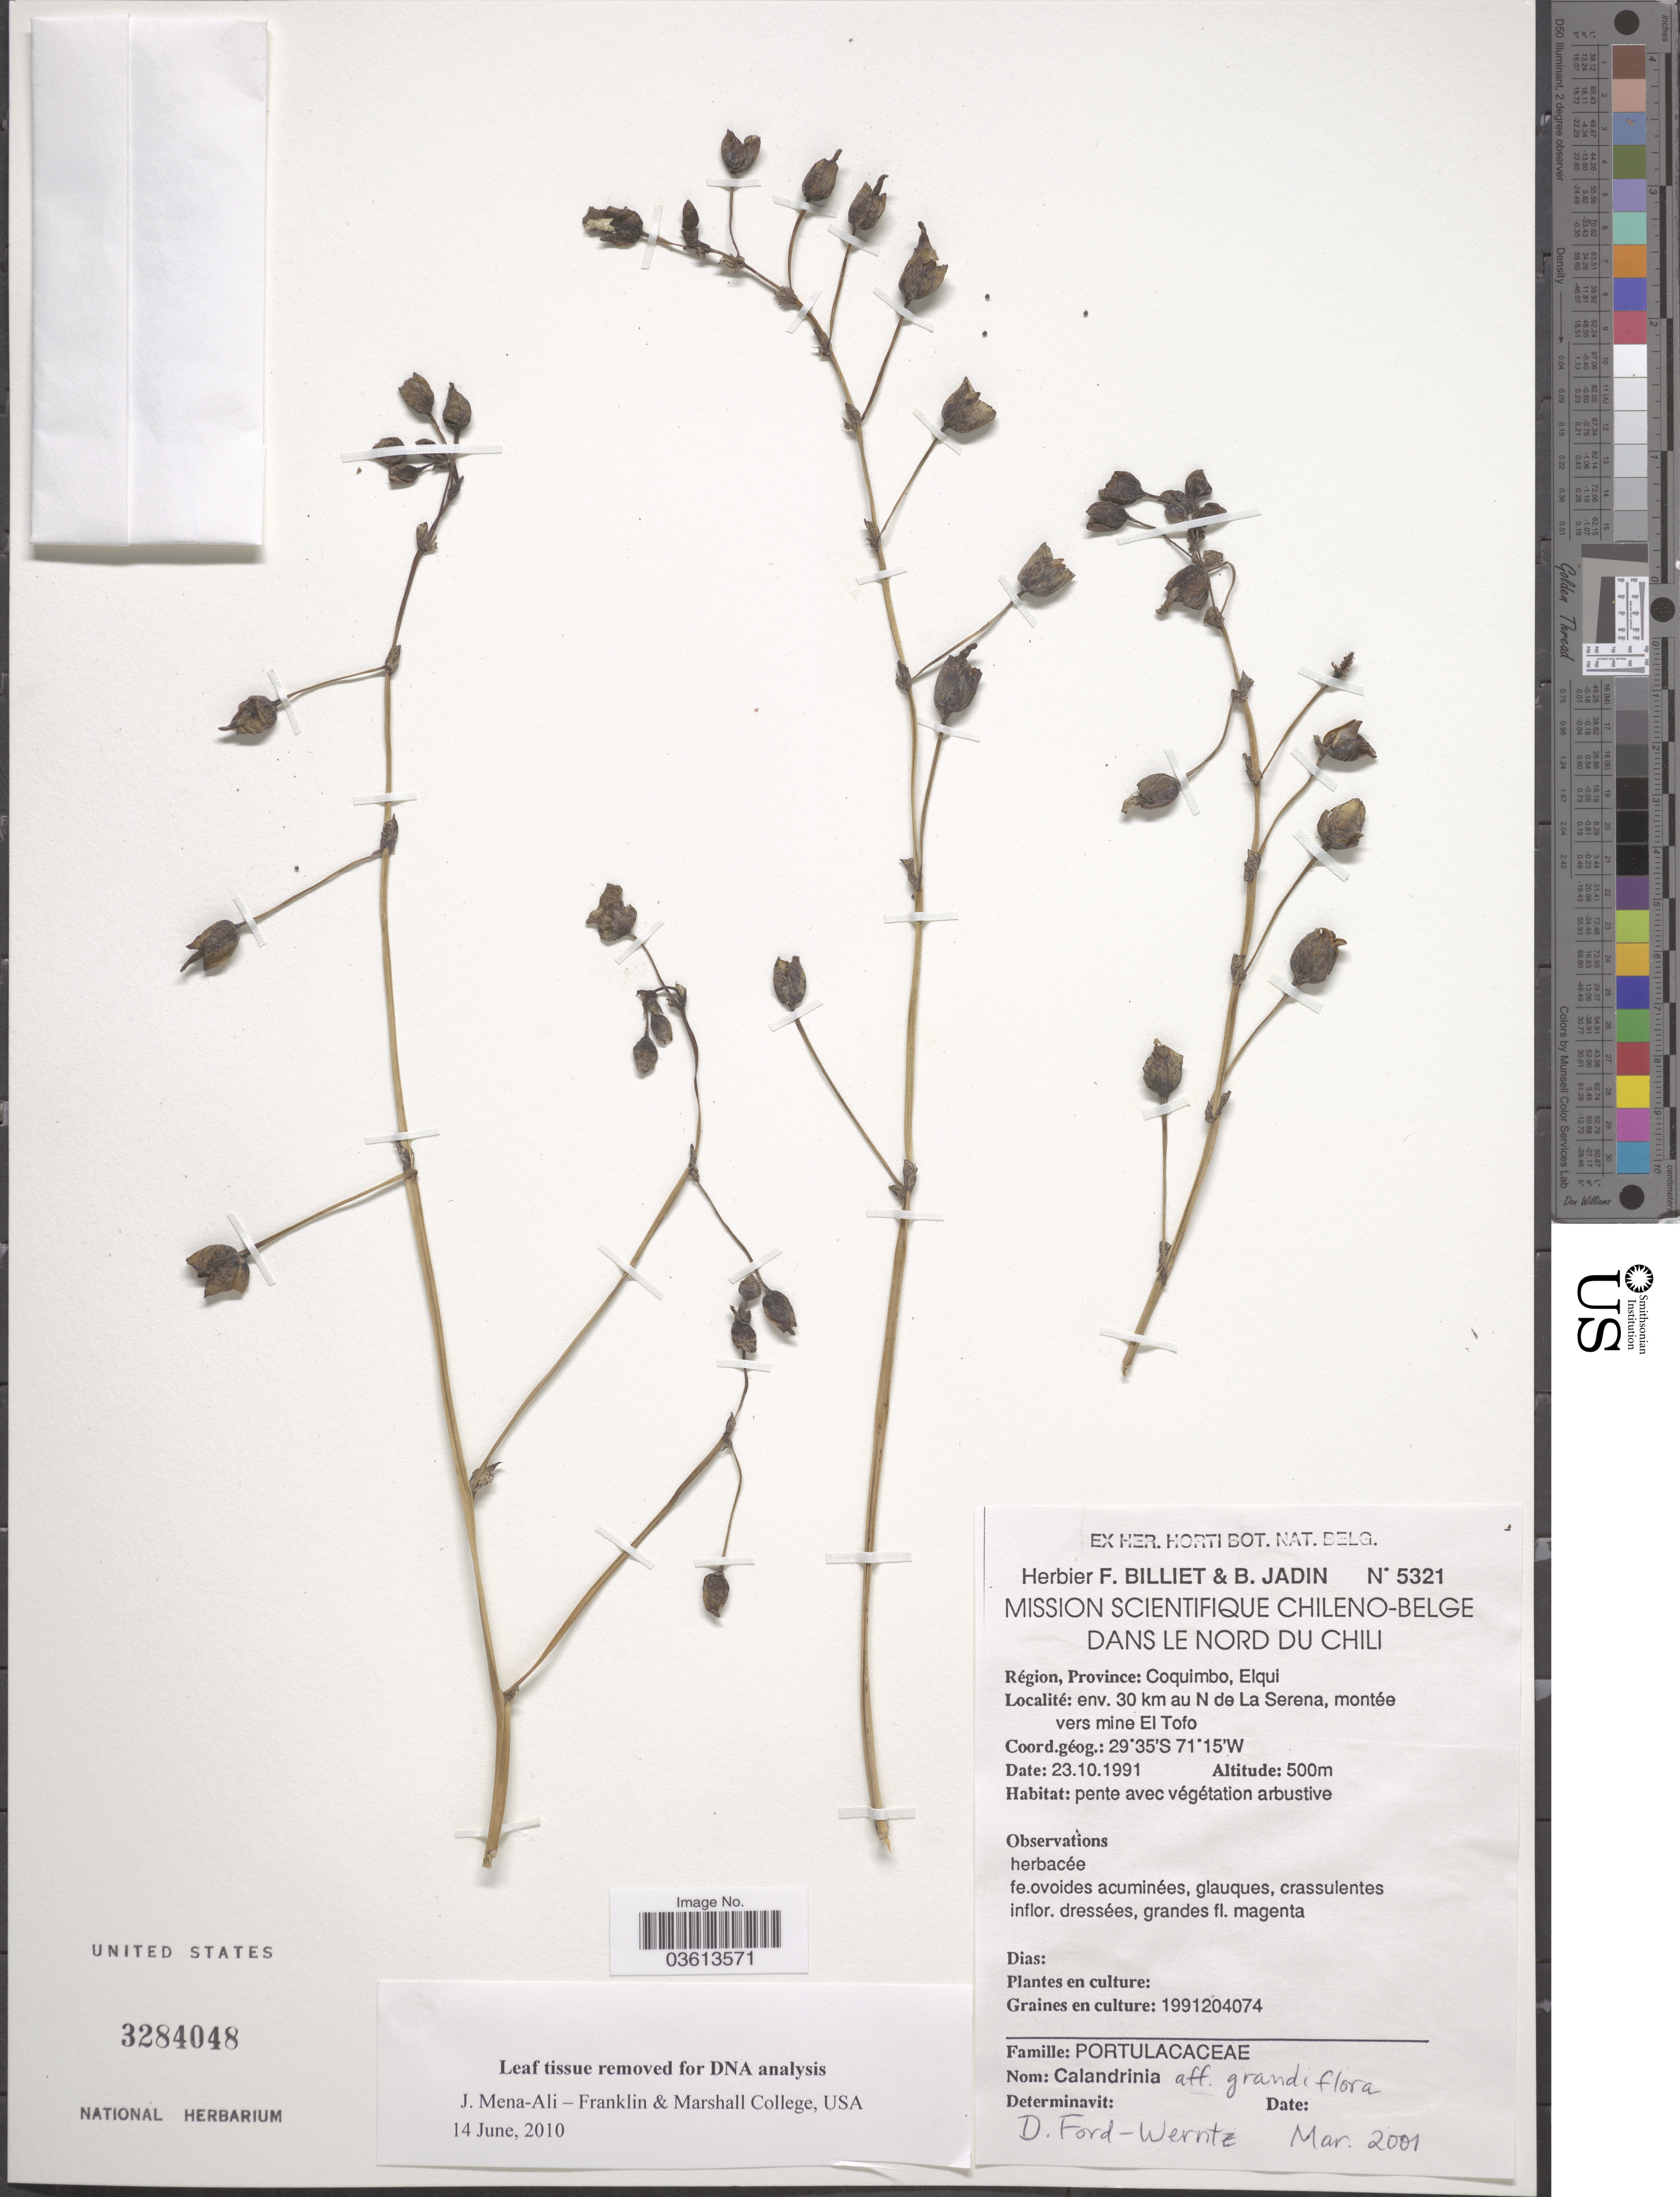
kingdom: Plantae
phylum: Tracheophyta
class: Magnoliopsida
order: Caryophyllales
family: Montiaceae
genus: Cistanthe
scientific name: Cistanthe sp.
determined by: Strong, Mark T., (BOT), Smithsonian Institution - National Museum of Natural History (UNITED STATES)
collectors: F. Billiet & B. Jadin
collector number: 5321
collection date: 1991-10-23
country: Chile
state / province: Coquimbo (IV)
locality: Région, Province: Coquimbo, Elqui. Env. 30km au N de La Serena, montée vers mine El Tofo.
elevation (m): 500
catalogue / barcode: US 3284048